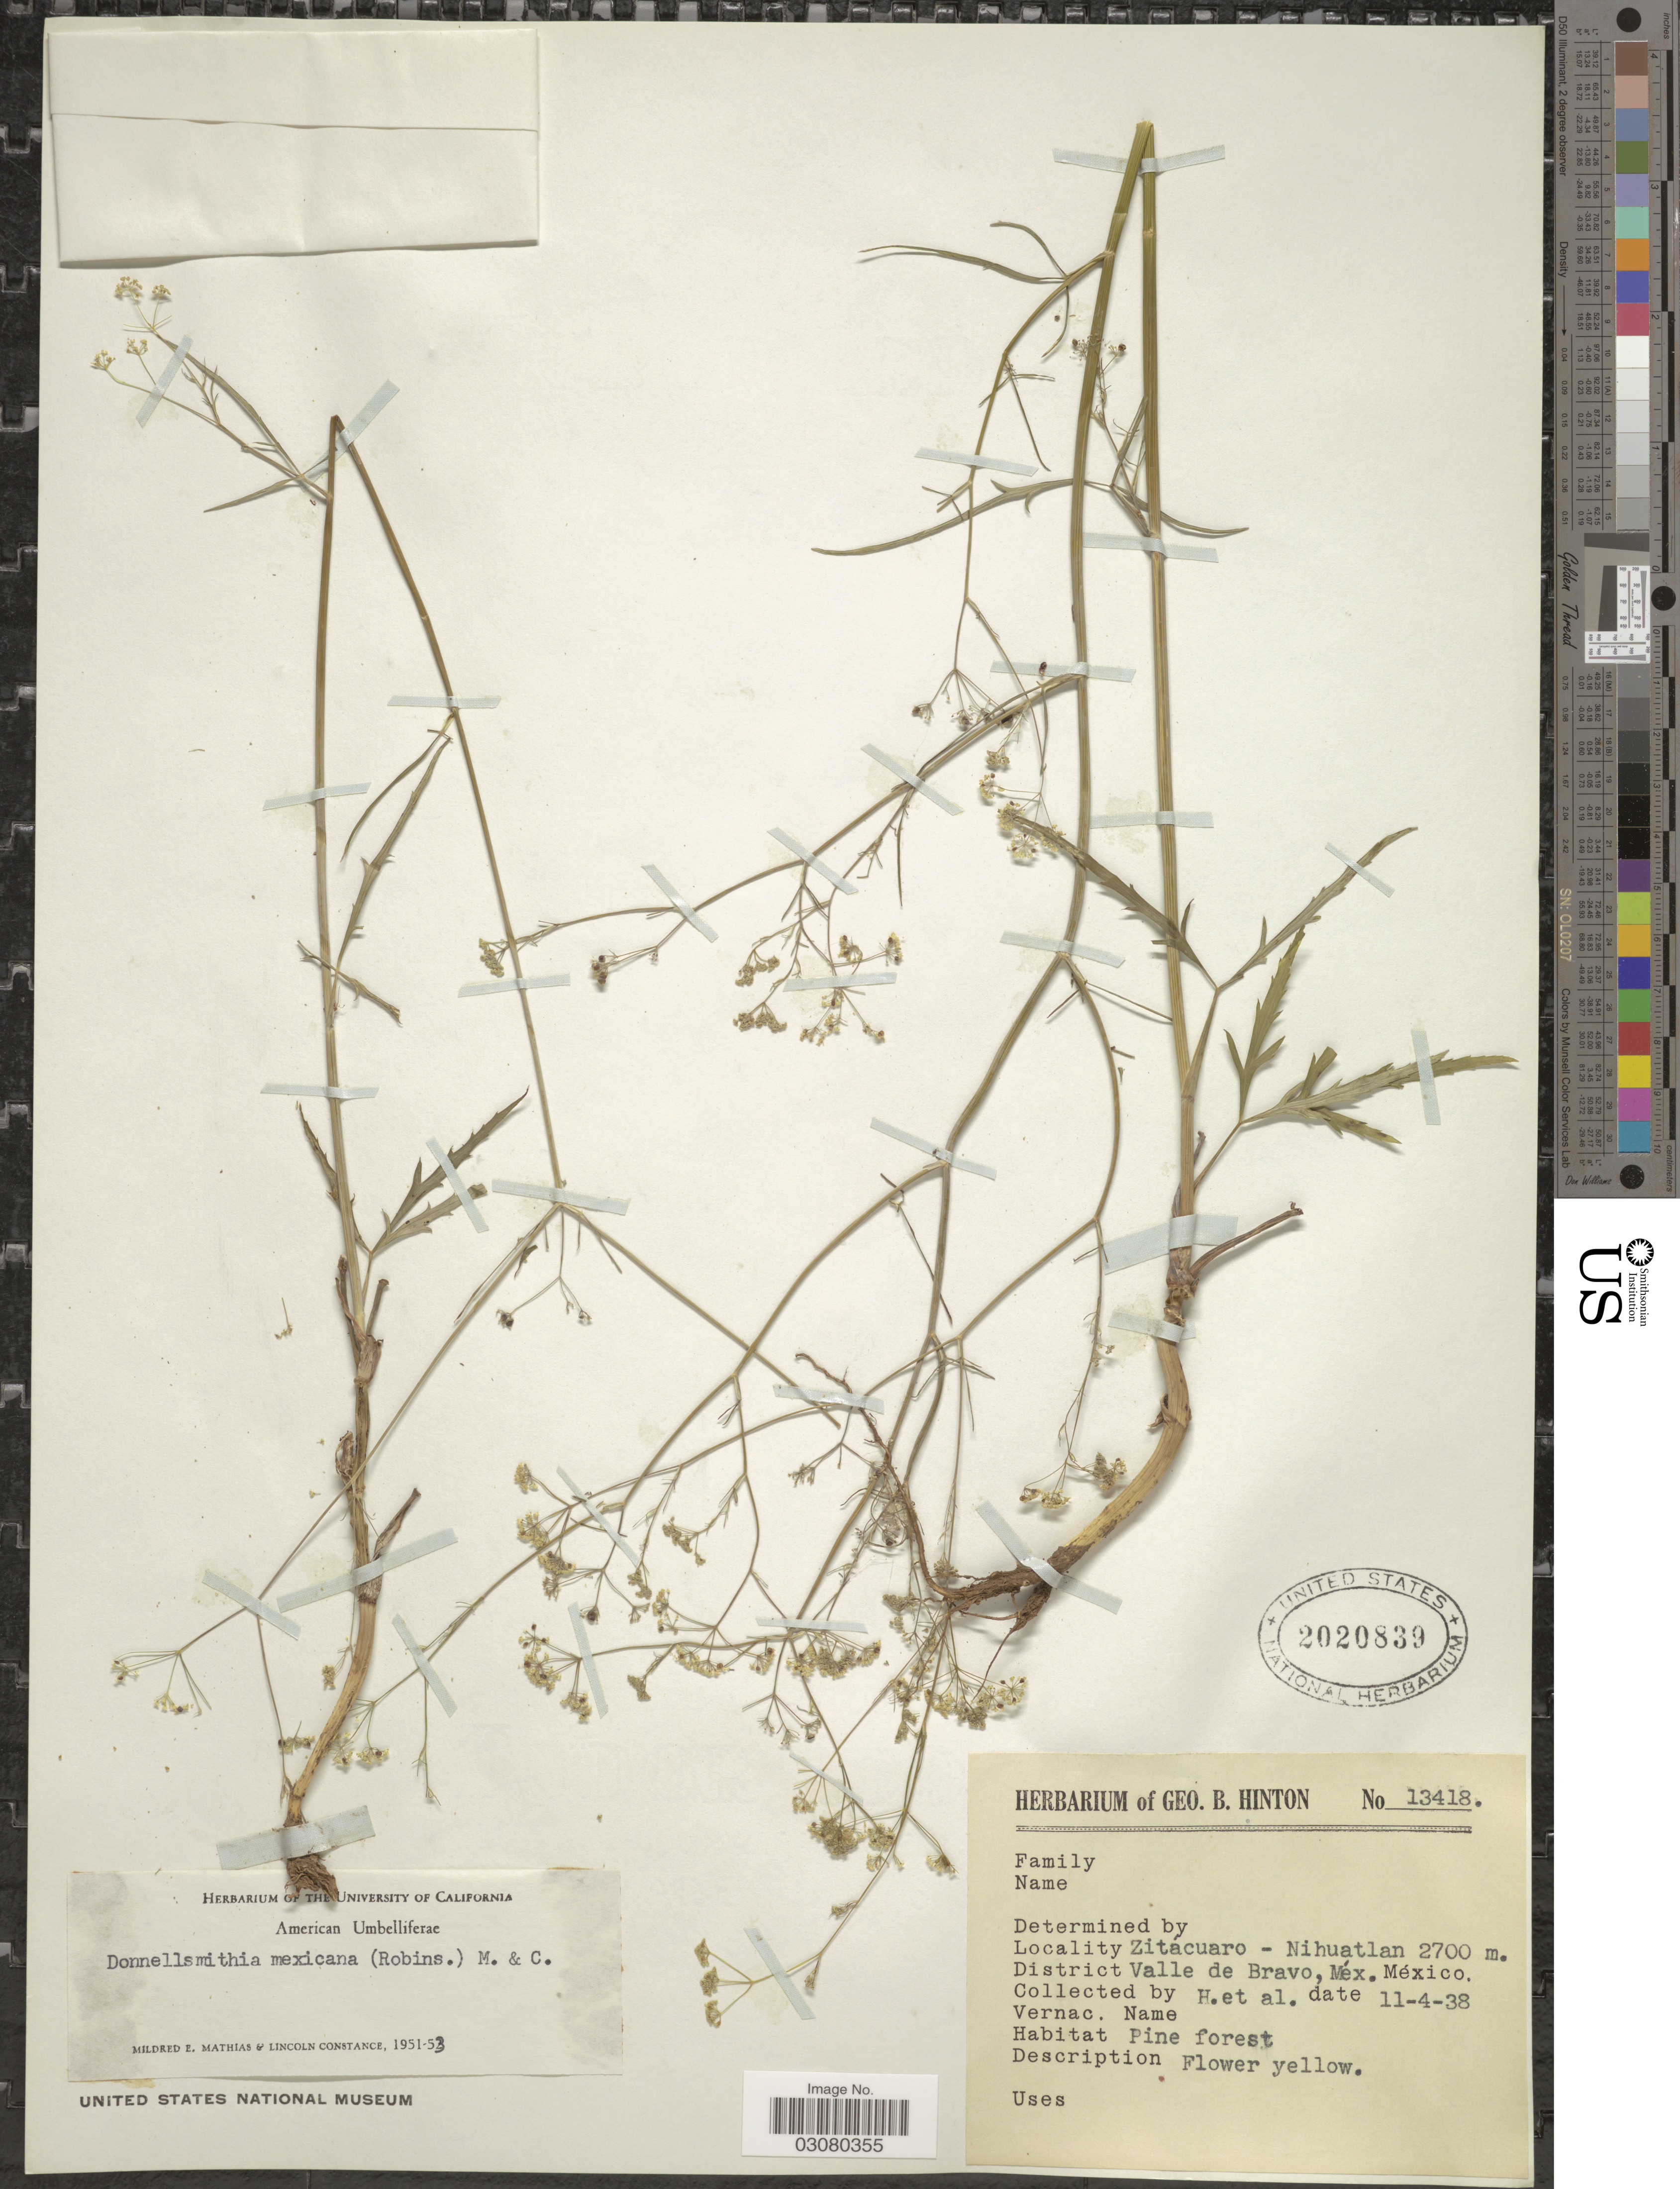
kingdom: Plantae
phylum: Tracheophyta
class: Magnoliopsida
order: Apiales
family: Apiaceae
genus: Donnellsmithia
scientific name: Donnellsmithia mexicana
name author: (B.L. Rob.) Mathias & Constance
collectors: G. B. Hinton & et al.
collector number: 13418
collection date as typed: Transcribed d/m/y: 11/4/38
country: Mexico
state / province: México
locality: Zitácuaro - Nihuatlan. District Valle de Bravo, Méx.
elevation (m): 2700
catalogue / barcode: US 2020839